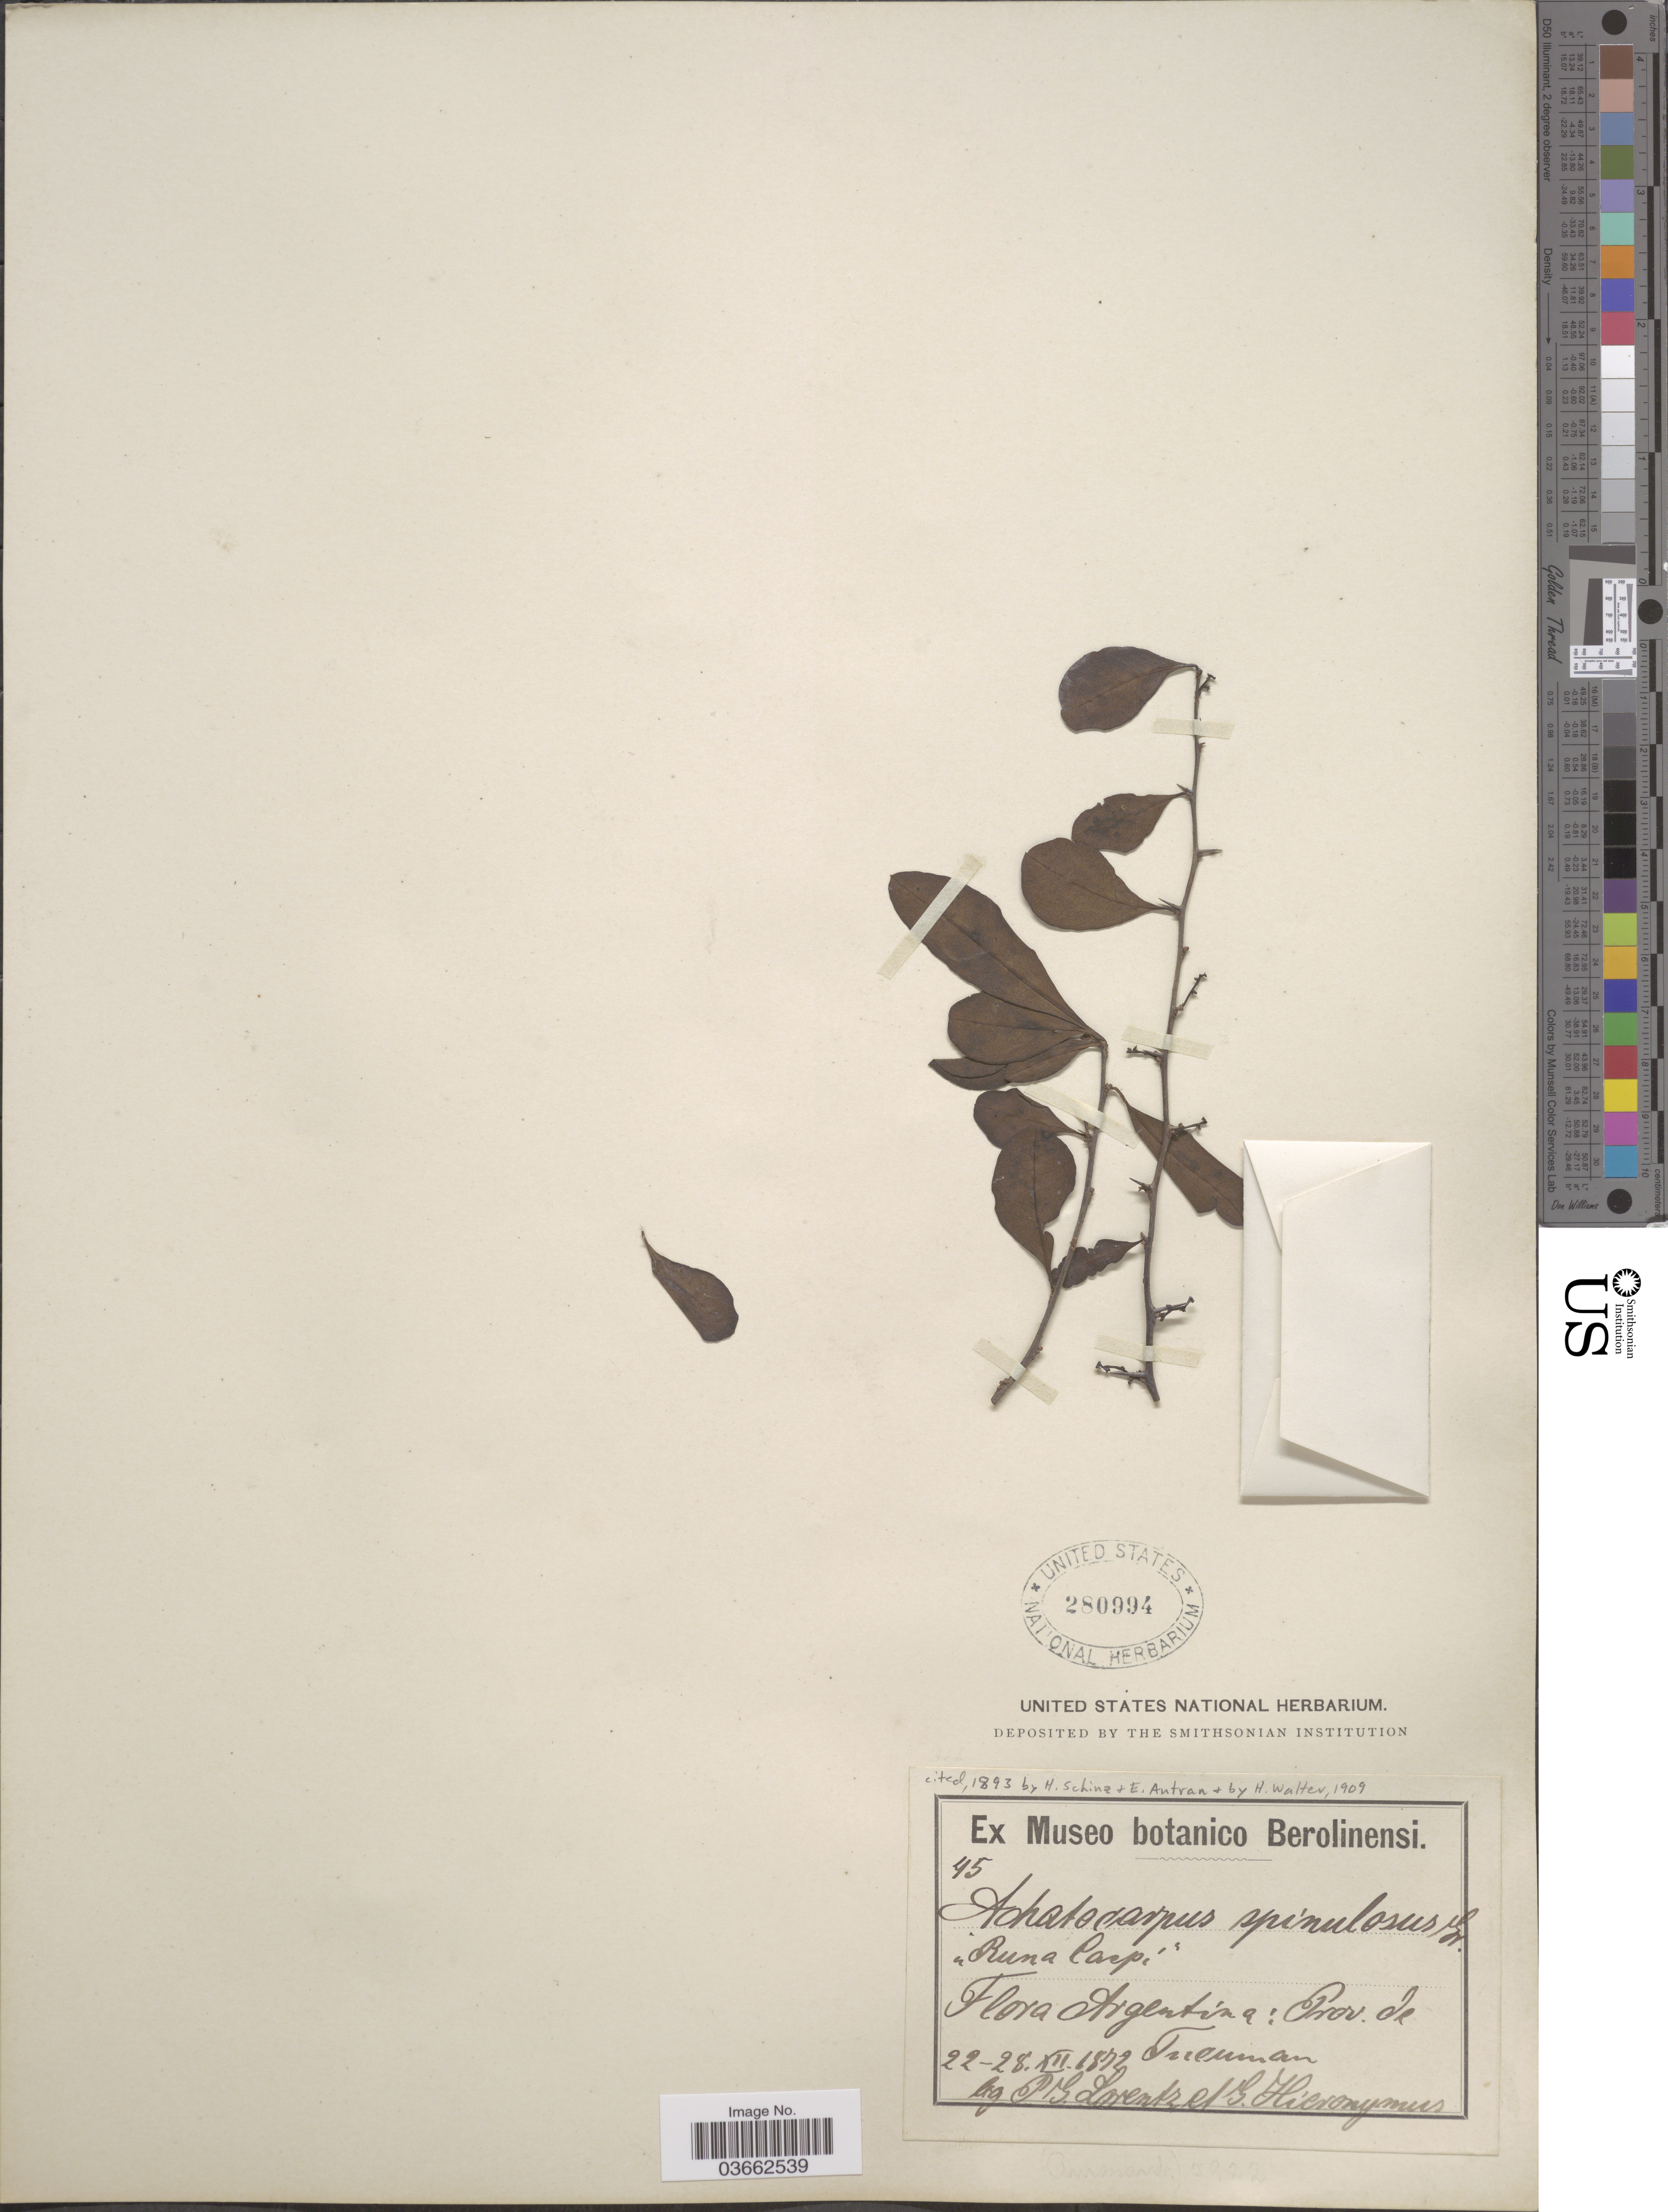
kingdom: Plantae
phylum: Tracheophyta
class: Magnoliopsida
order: Caryophyllales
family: Achatocarpaceae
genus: Achatocarpus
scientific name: Achatocarpus spinulosus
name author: Griseb.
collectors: P. G. Lorentz & G. H. Hieronymus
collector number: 45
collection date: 1872-12-22/1872-12-28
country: Argentina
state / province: Tucuman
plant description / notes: Possibly original material of Achatocarpus spinulosus Griseb.?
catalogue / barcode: US 280994